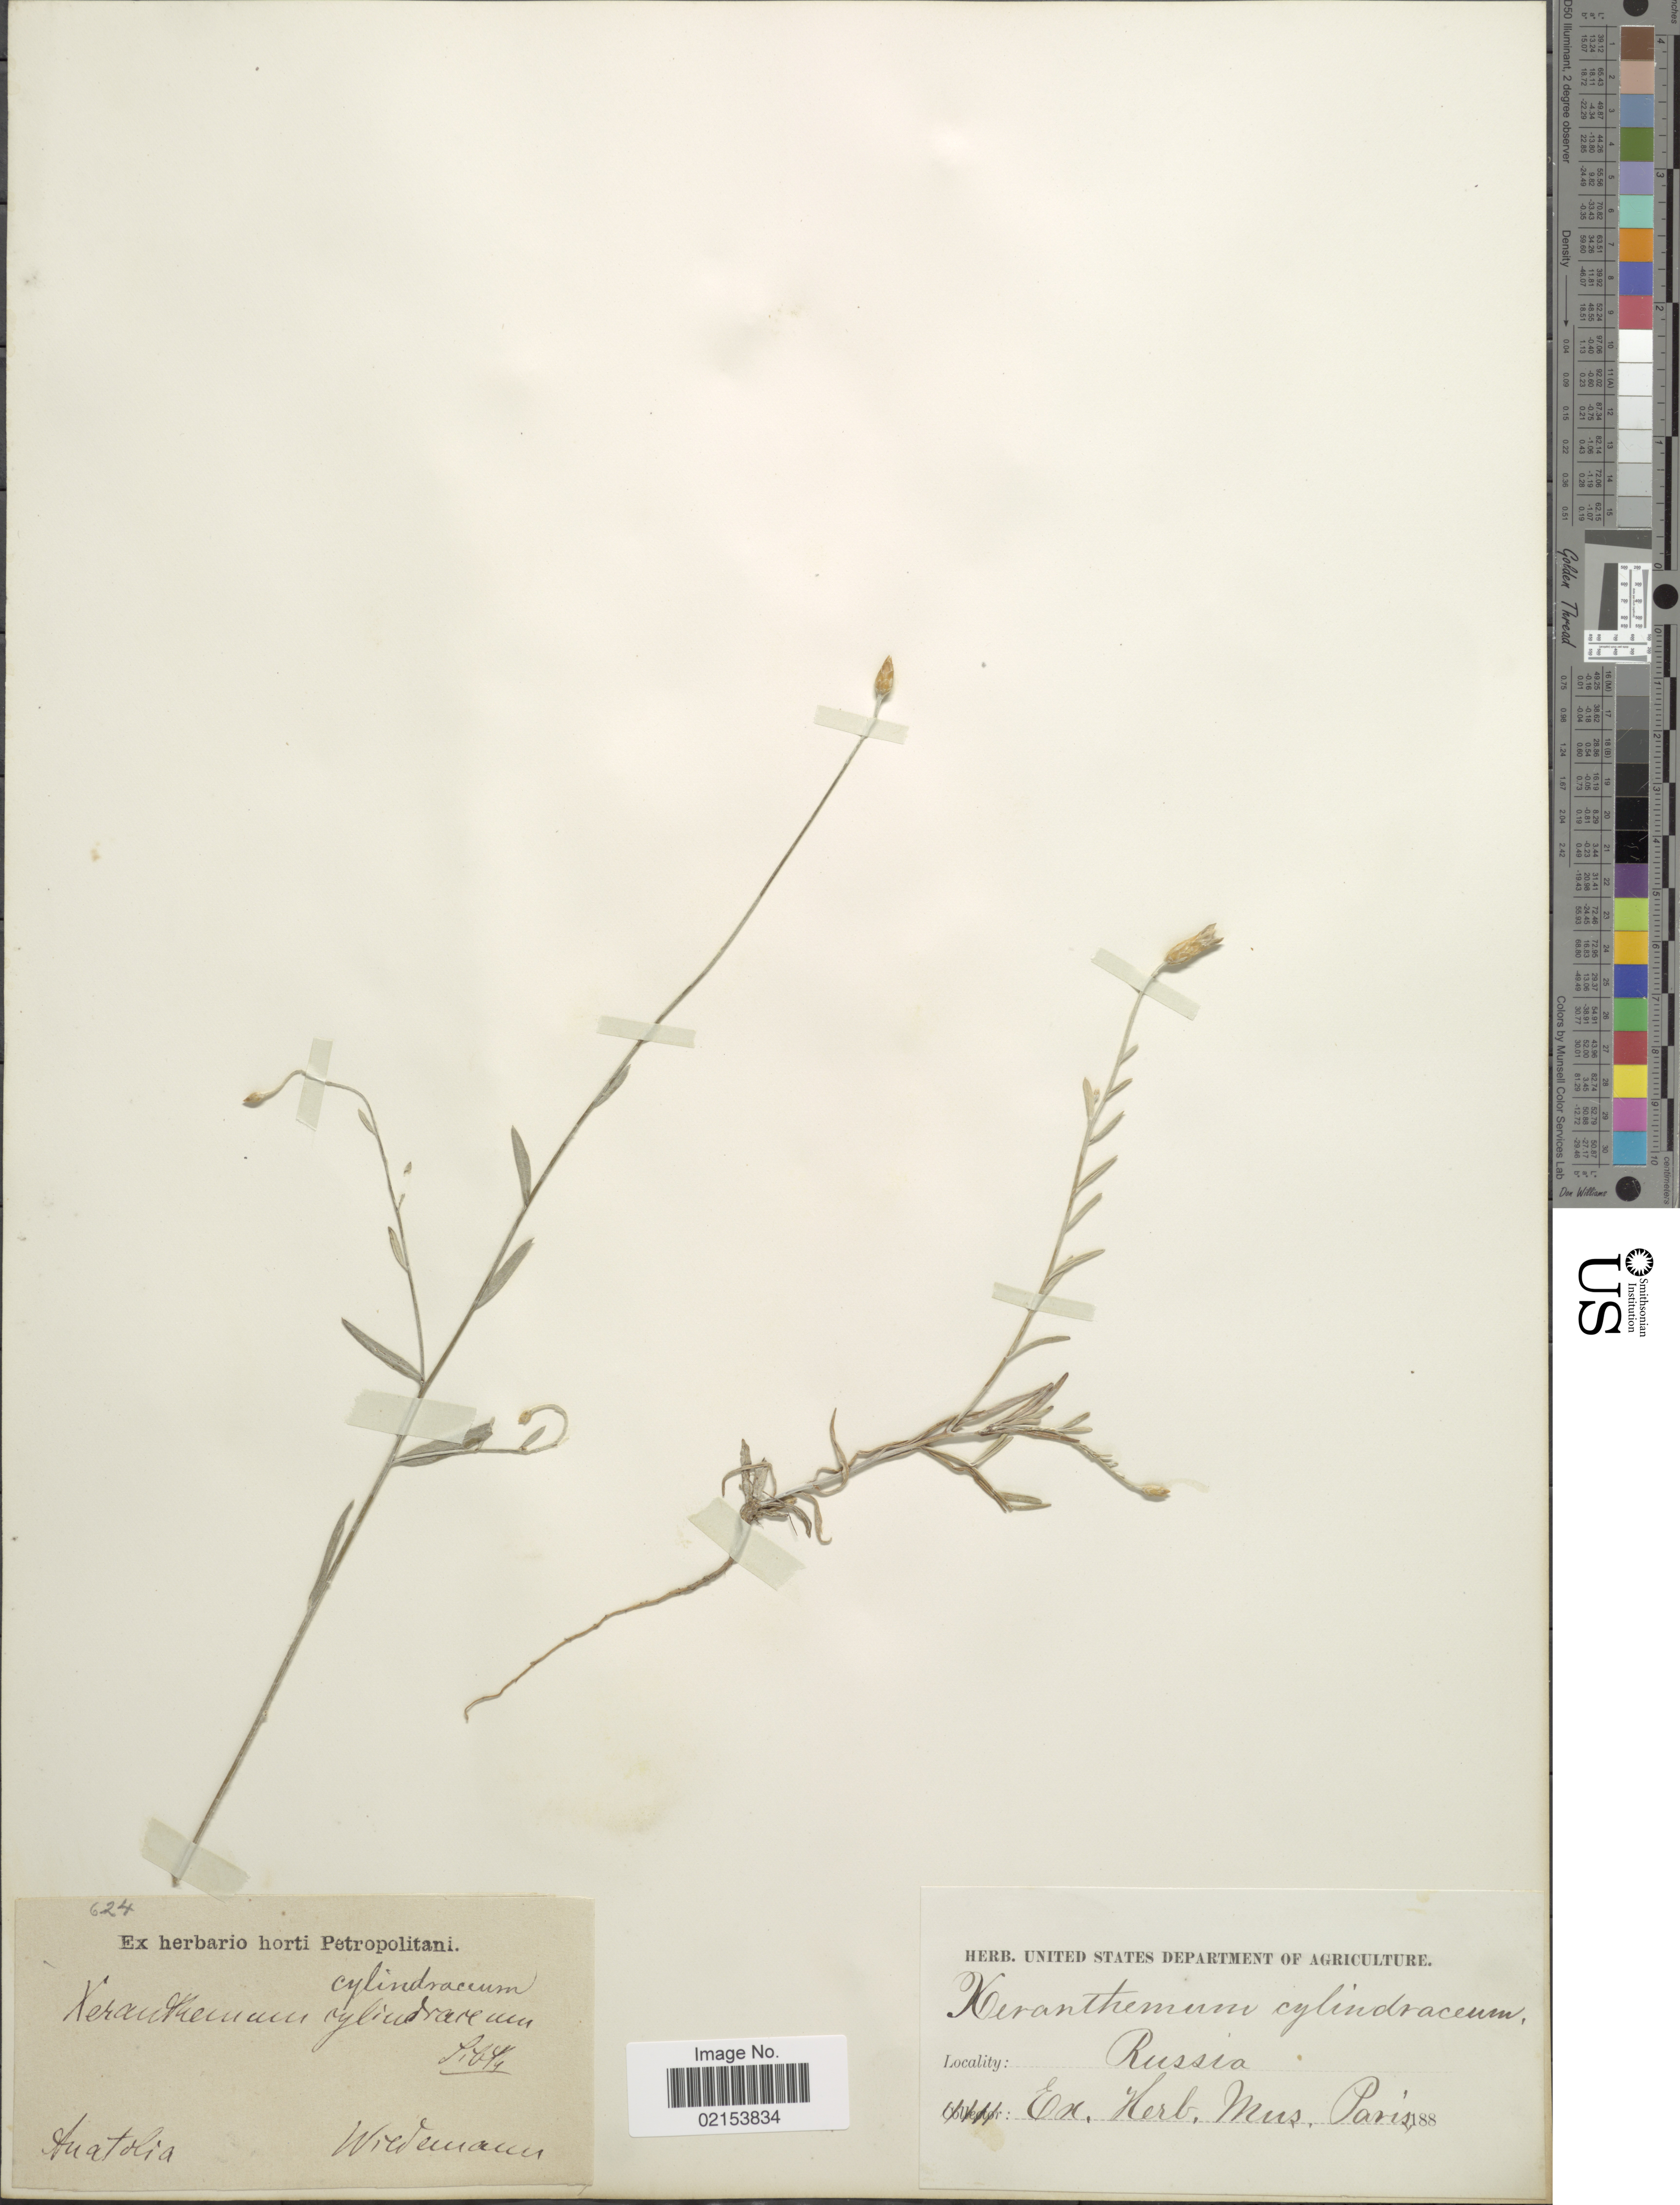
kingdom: Plantae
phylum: Tracheophyta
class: Magnoliopsida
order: Asterales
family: Asteraceae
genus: Xeranthemum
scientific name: Xeranthemum cylindraceum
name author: Sm.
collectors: -. Wiedermann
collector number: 624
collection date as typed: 188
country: Russian Federation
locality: Anatolia, "Russia" [probably Turkey]